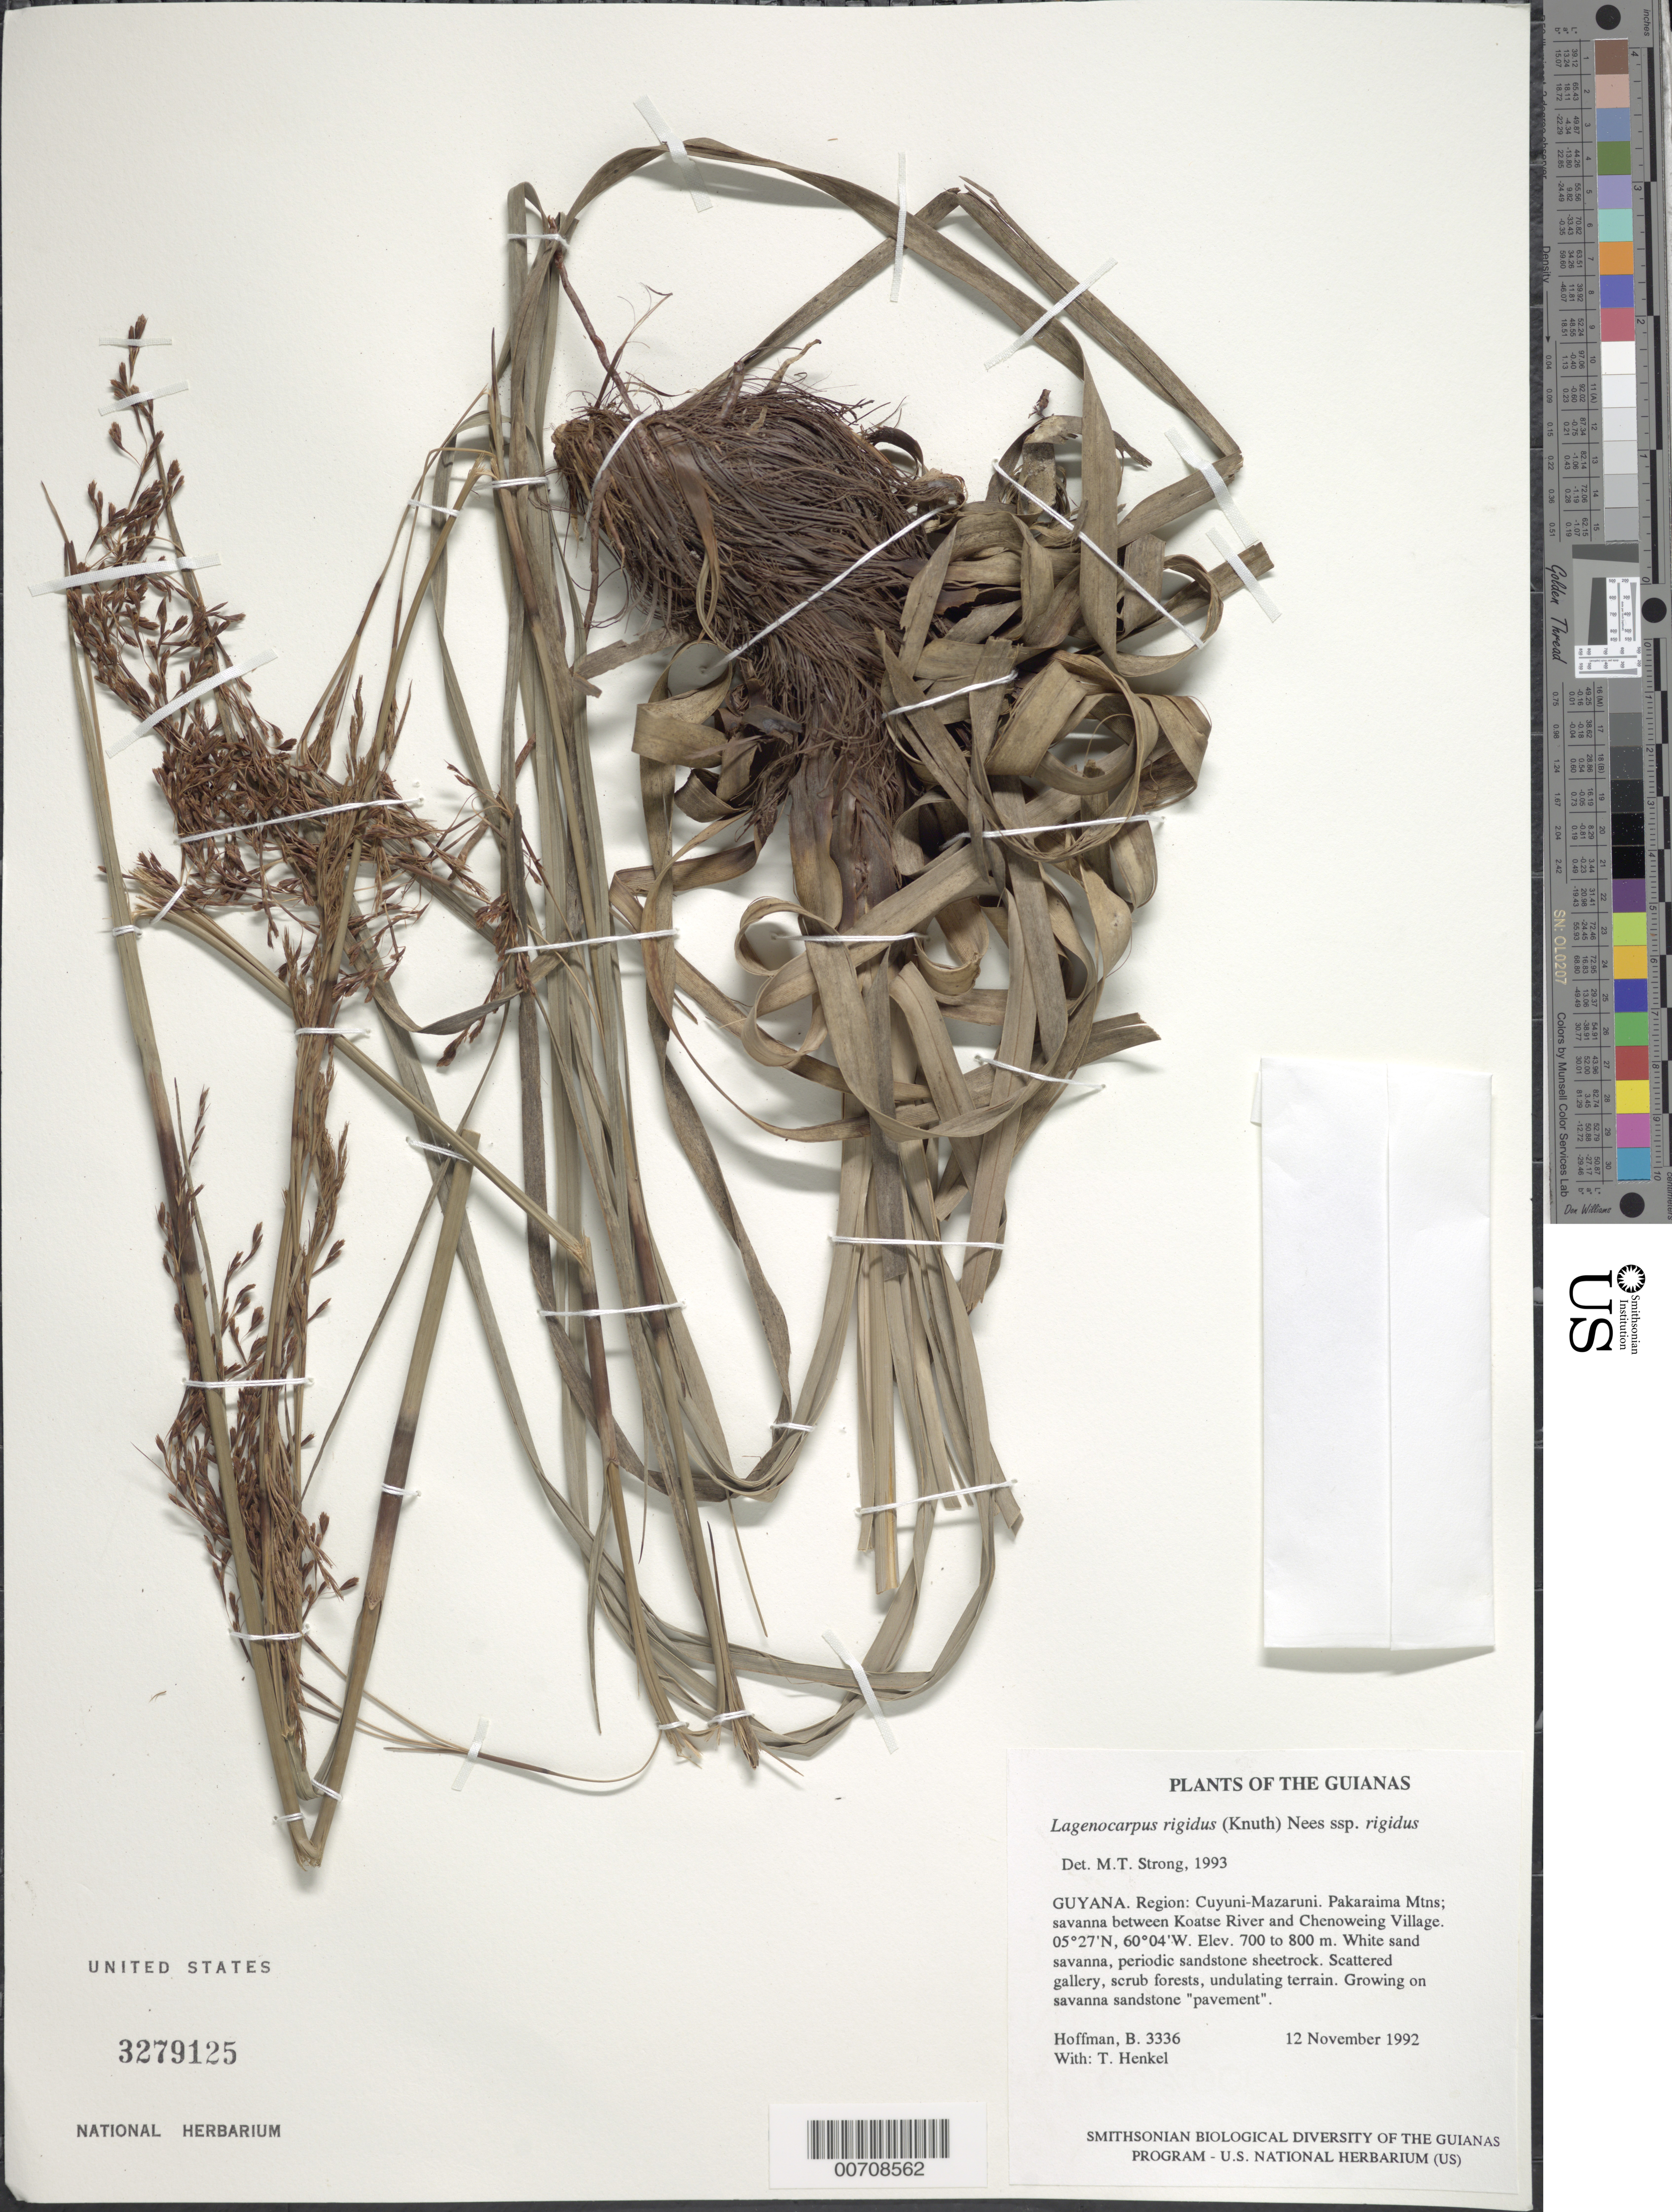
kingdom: Plantae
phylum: Tracheophyta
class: Liliopsida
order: Poales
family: Cyperaceae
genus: Lagenocarpus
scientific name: Lagenocarpus rigidus subsp. rigidus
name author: (Kunth) Nees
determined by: Strong, M. T., (US), Smithsonian Institution - National Museum of Natural History (UNITED STATES)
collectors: B. Hoffman & T. Henkel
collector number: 3336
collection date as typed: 12 November 1992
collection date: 1992-11-12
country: Guyana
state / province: Cuyuni-Mazaruni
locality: Pakaraima Mountains; between Koatse River and Chenoweing village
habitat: White sand savanna, periodic sandstone sheetrock. Scattered gallery, scrub forests, undulating terrain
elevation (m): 700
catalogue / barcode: US 3279125